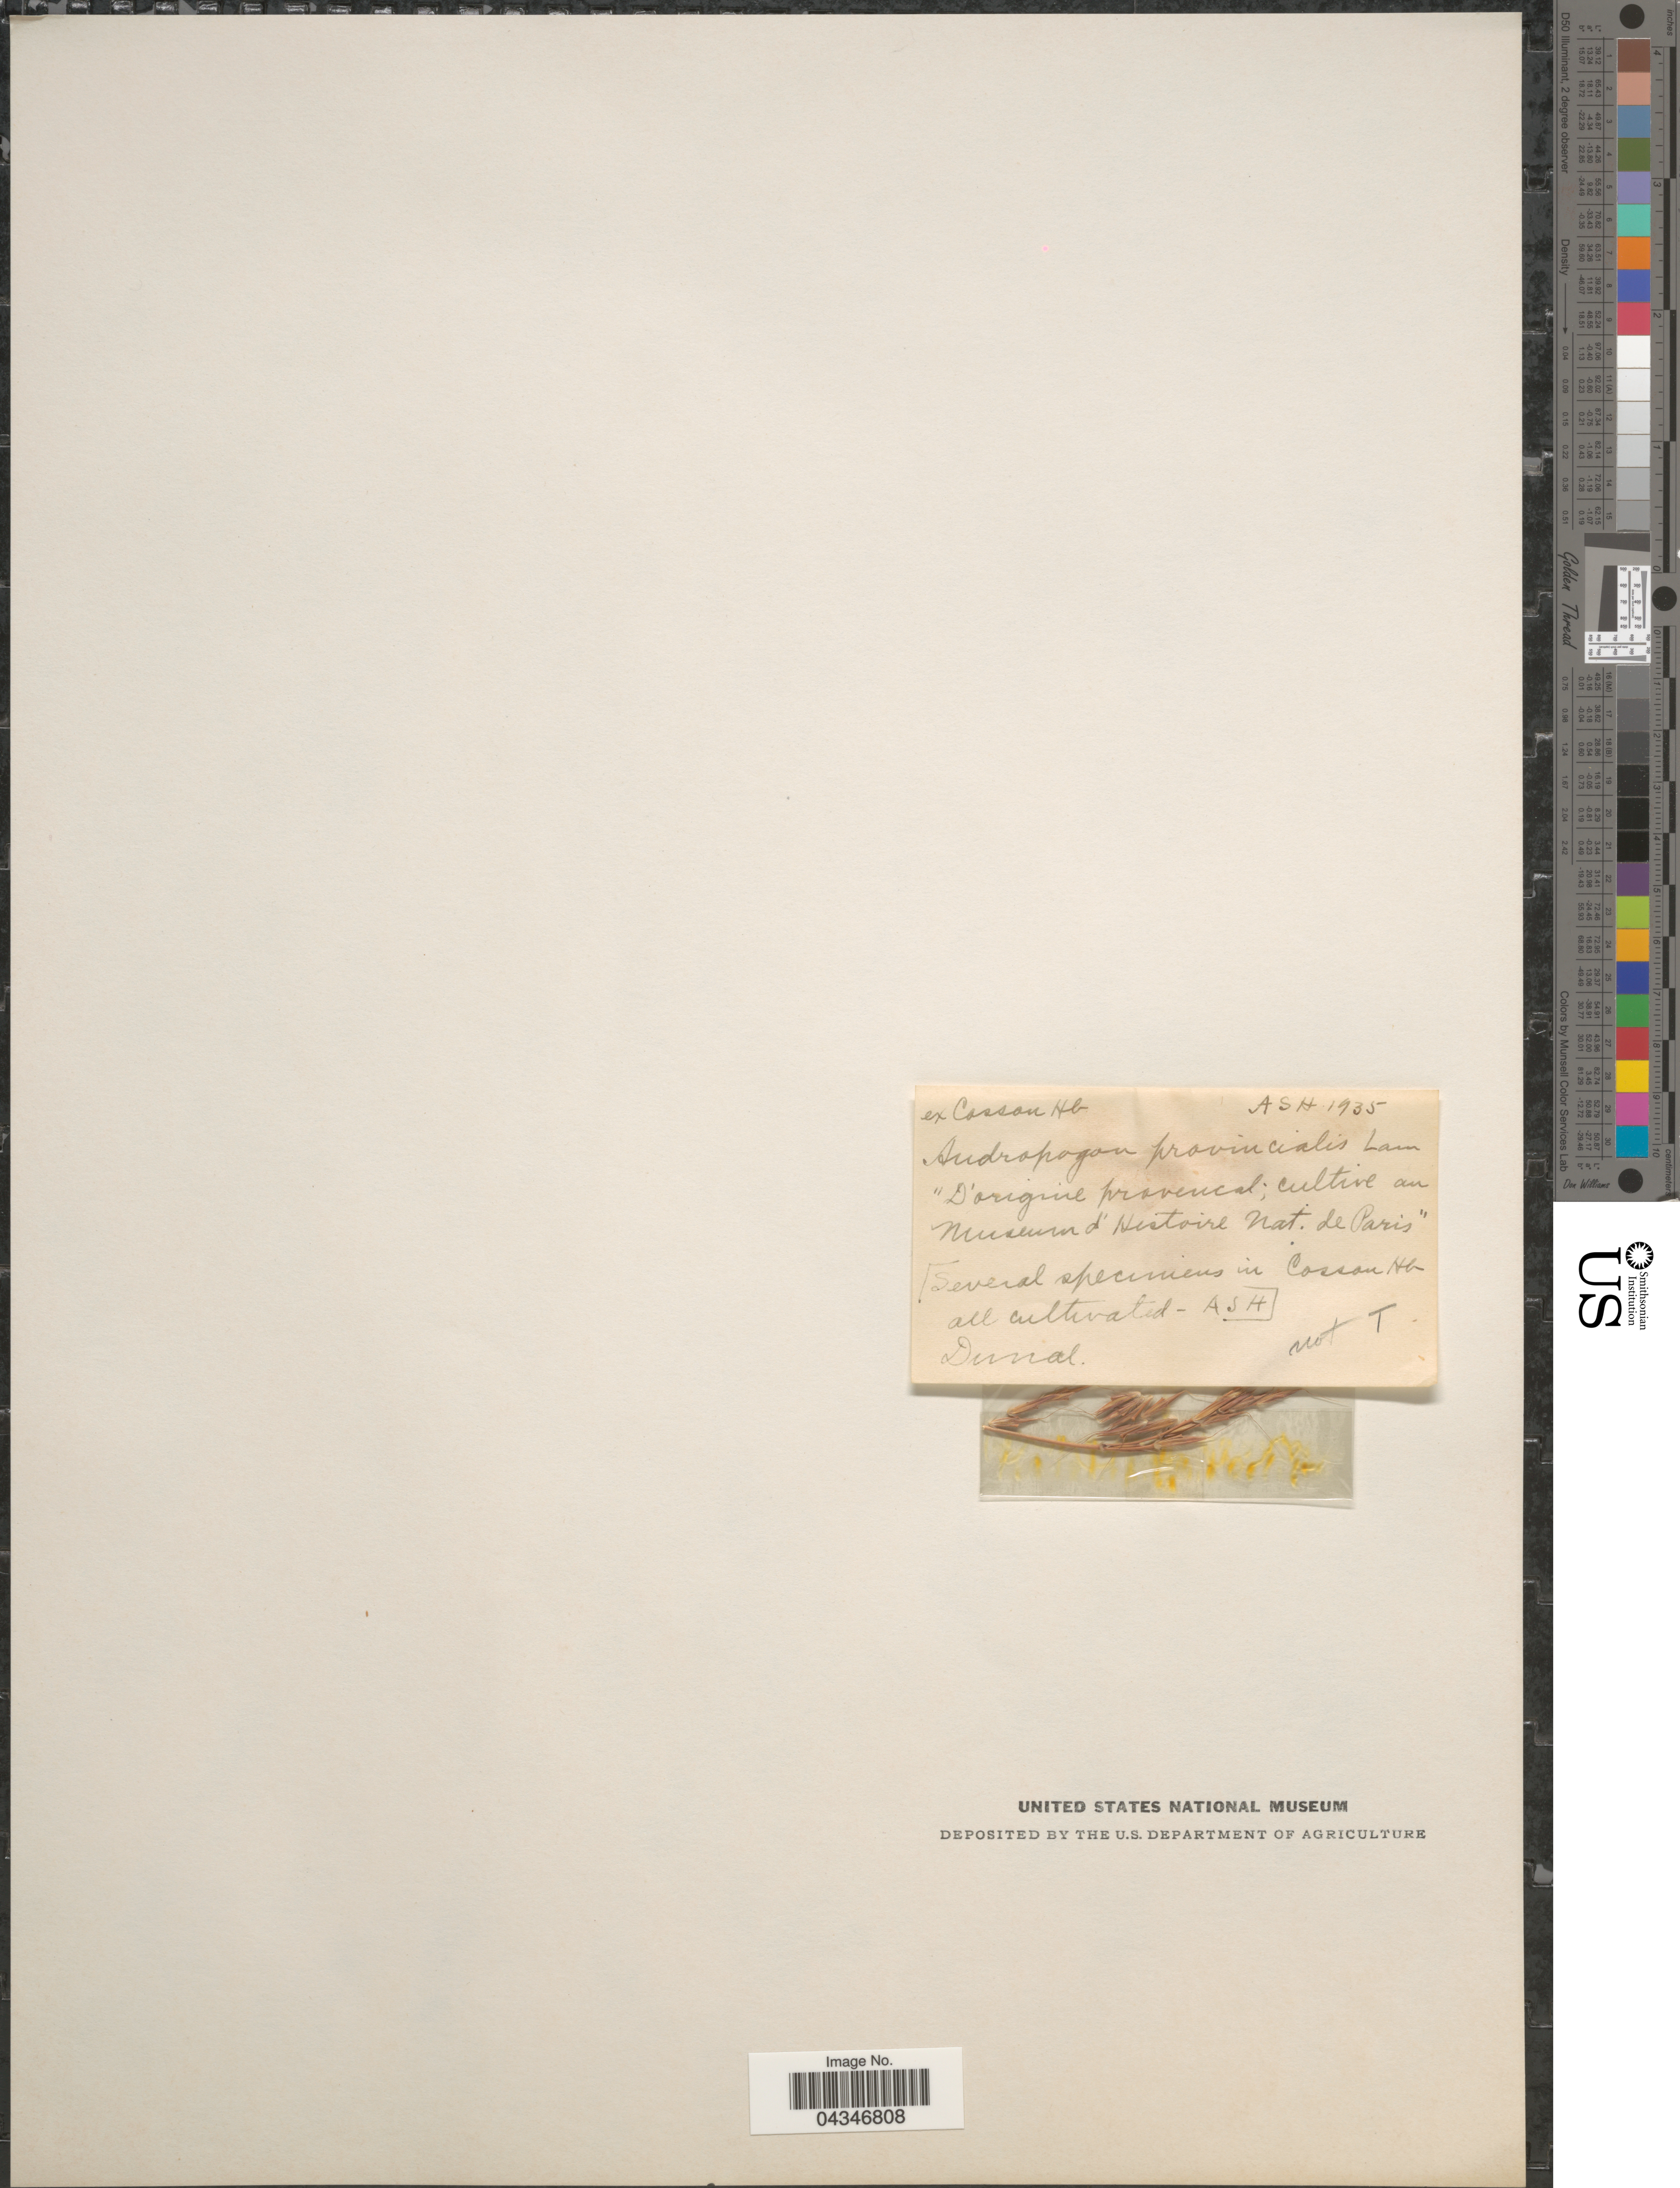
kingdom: Plantae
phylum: Tracheophyta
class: Liliopsida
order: Poales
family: Poaceae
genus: Andropogon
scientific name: Andropogon gerardii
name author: Vitman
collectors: ex herb. Cosson